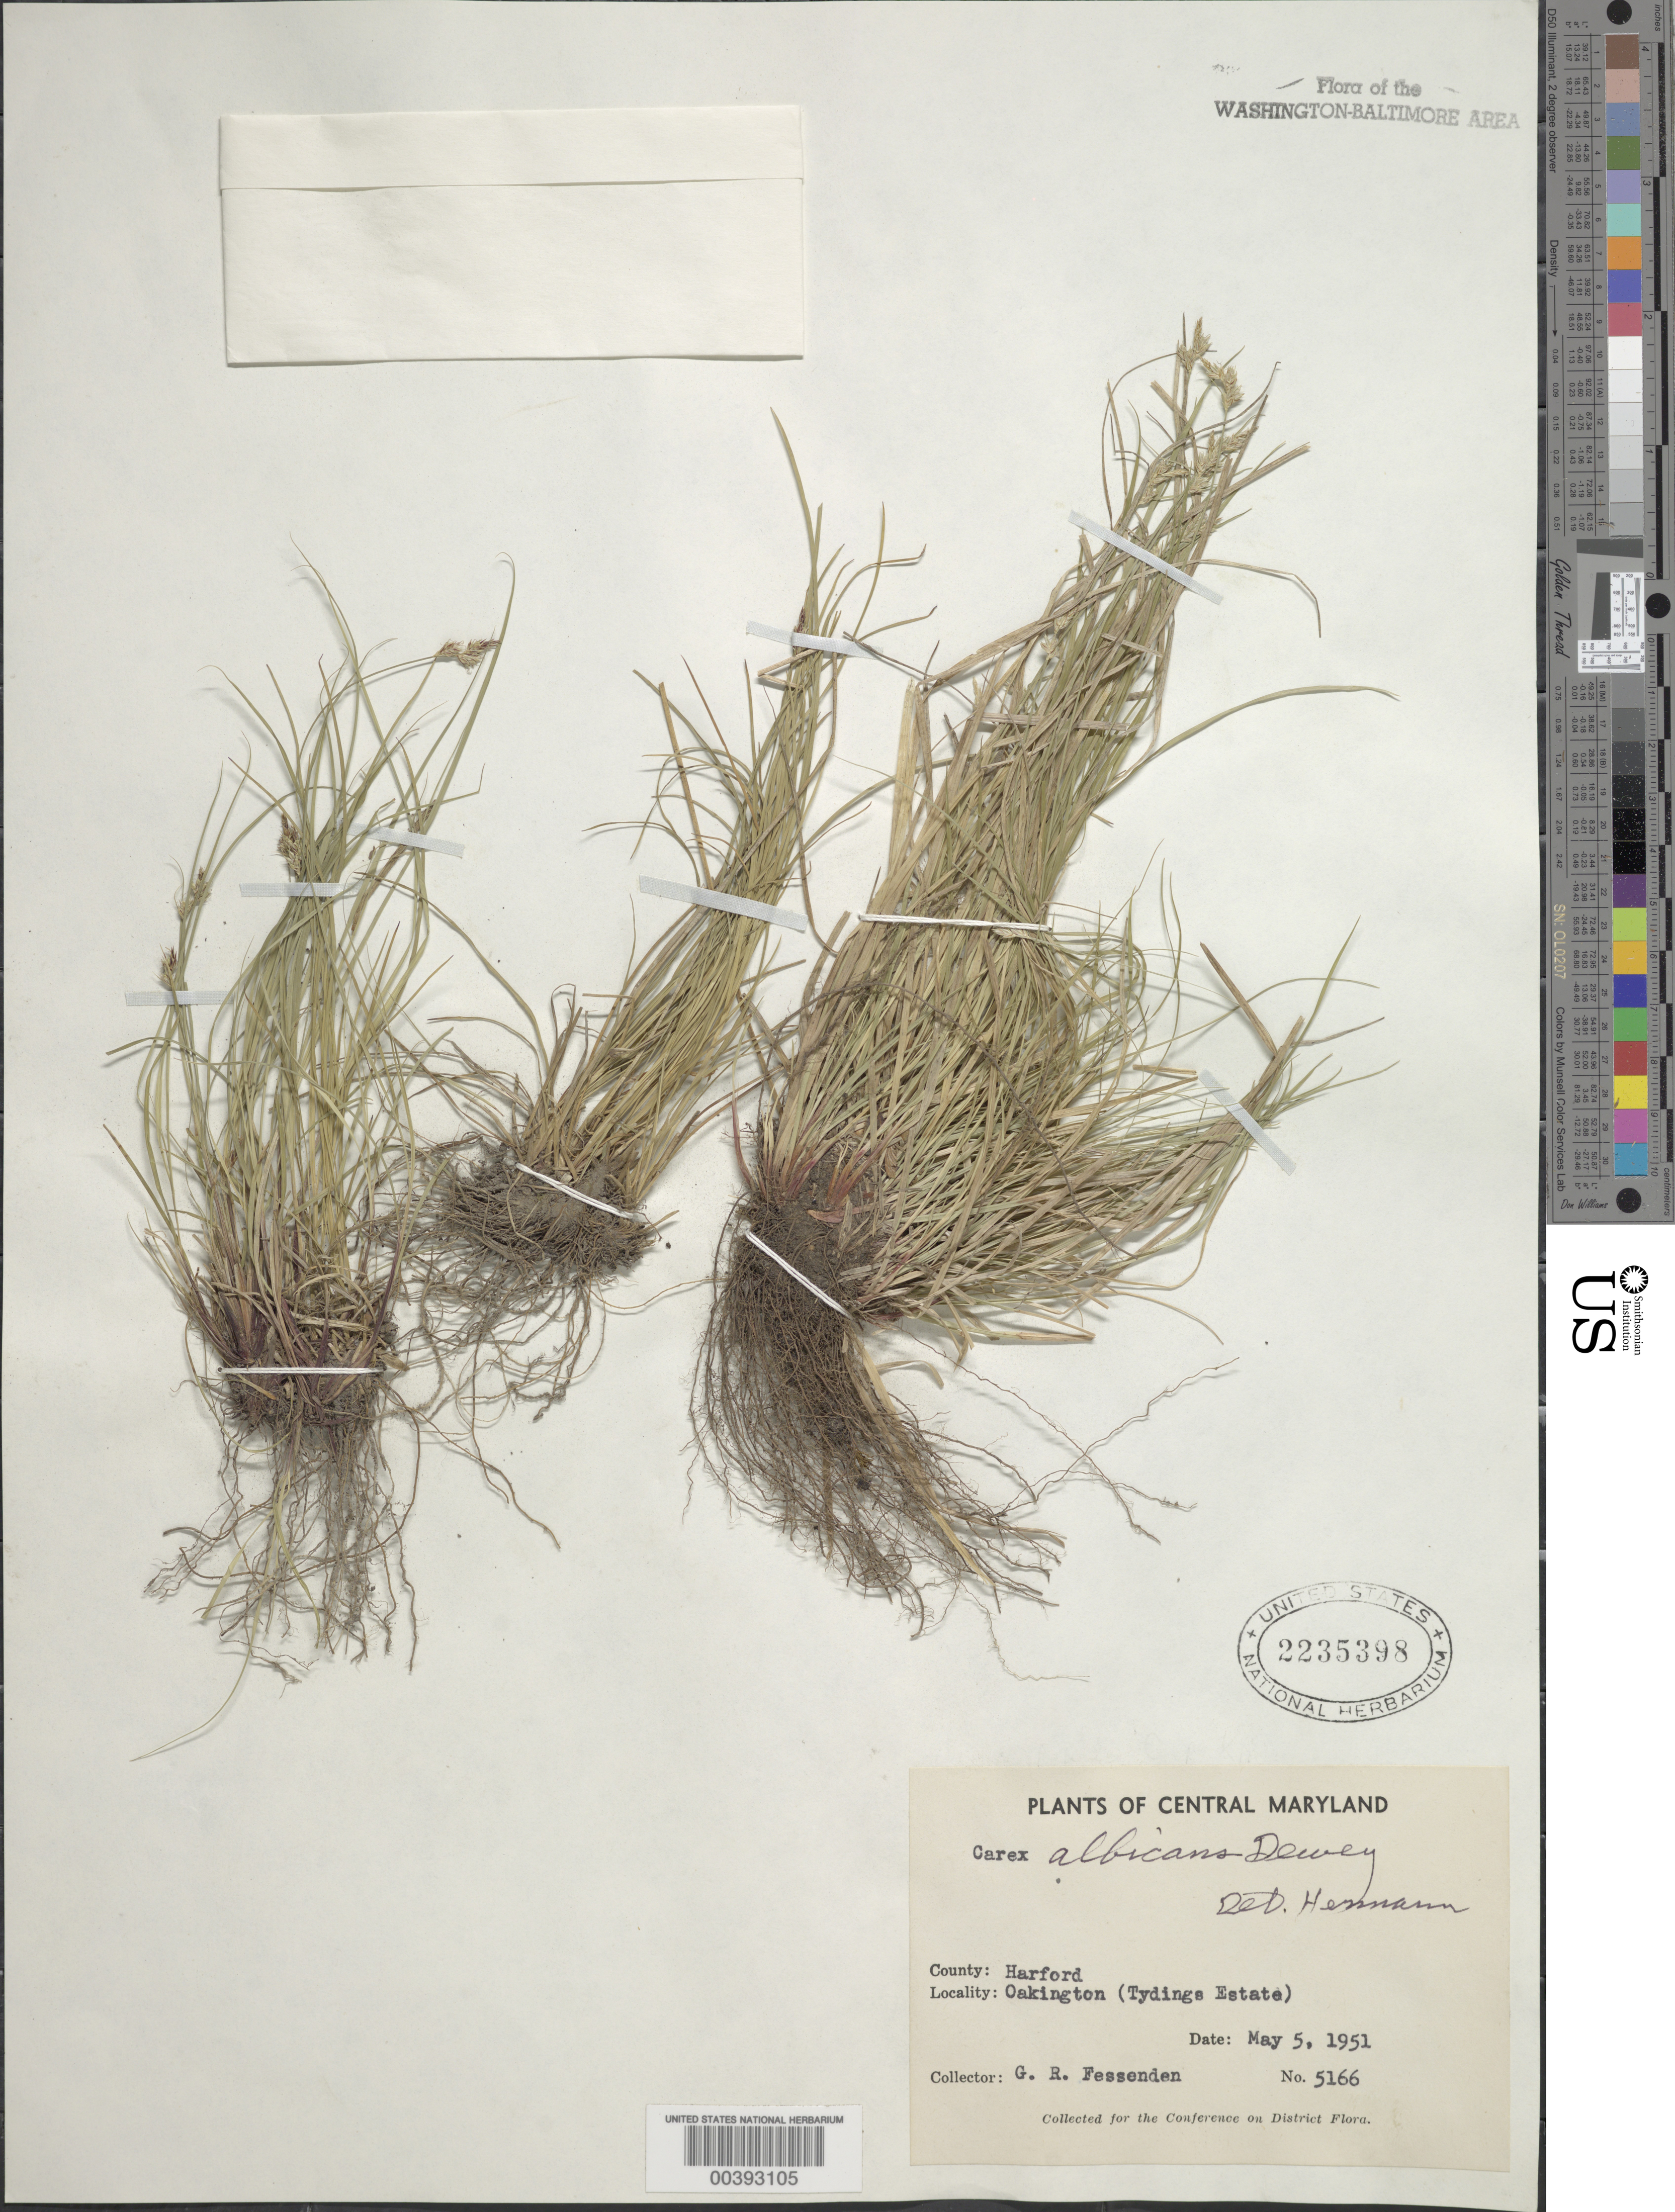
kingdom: Plantae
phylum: Tracheophyta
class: Liliopsida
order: Poales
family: Cyperaceae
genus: Carex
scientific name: Carex albicans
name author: Willd. ex Spreng.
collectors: G. Fessenden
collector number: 5166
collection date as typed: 05 May 1951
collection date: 1951-05-05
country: United States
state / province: Maryland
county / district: Harford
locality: Oakington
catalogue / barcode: US 2235398